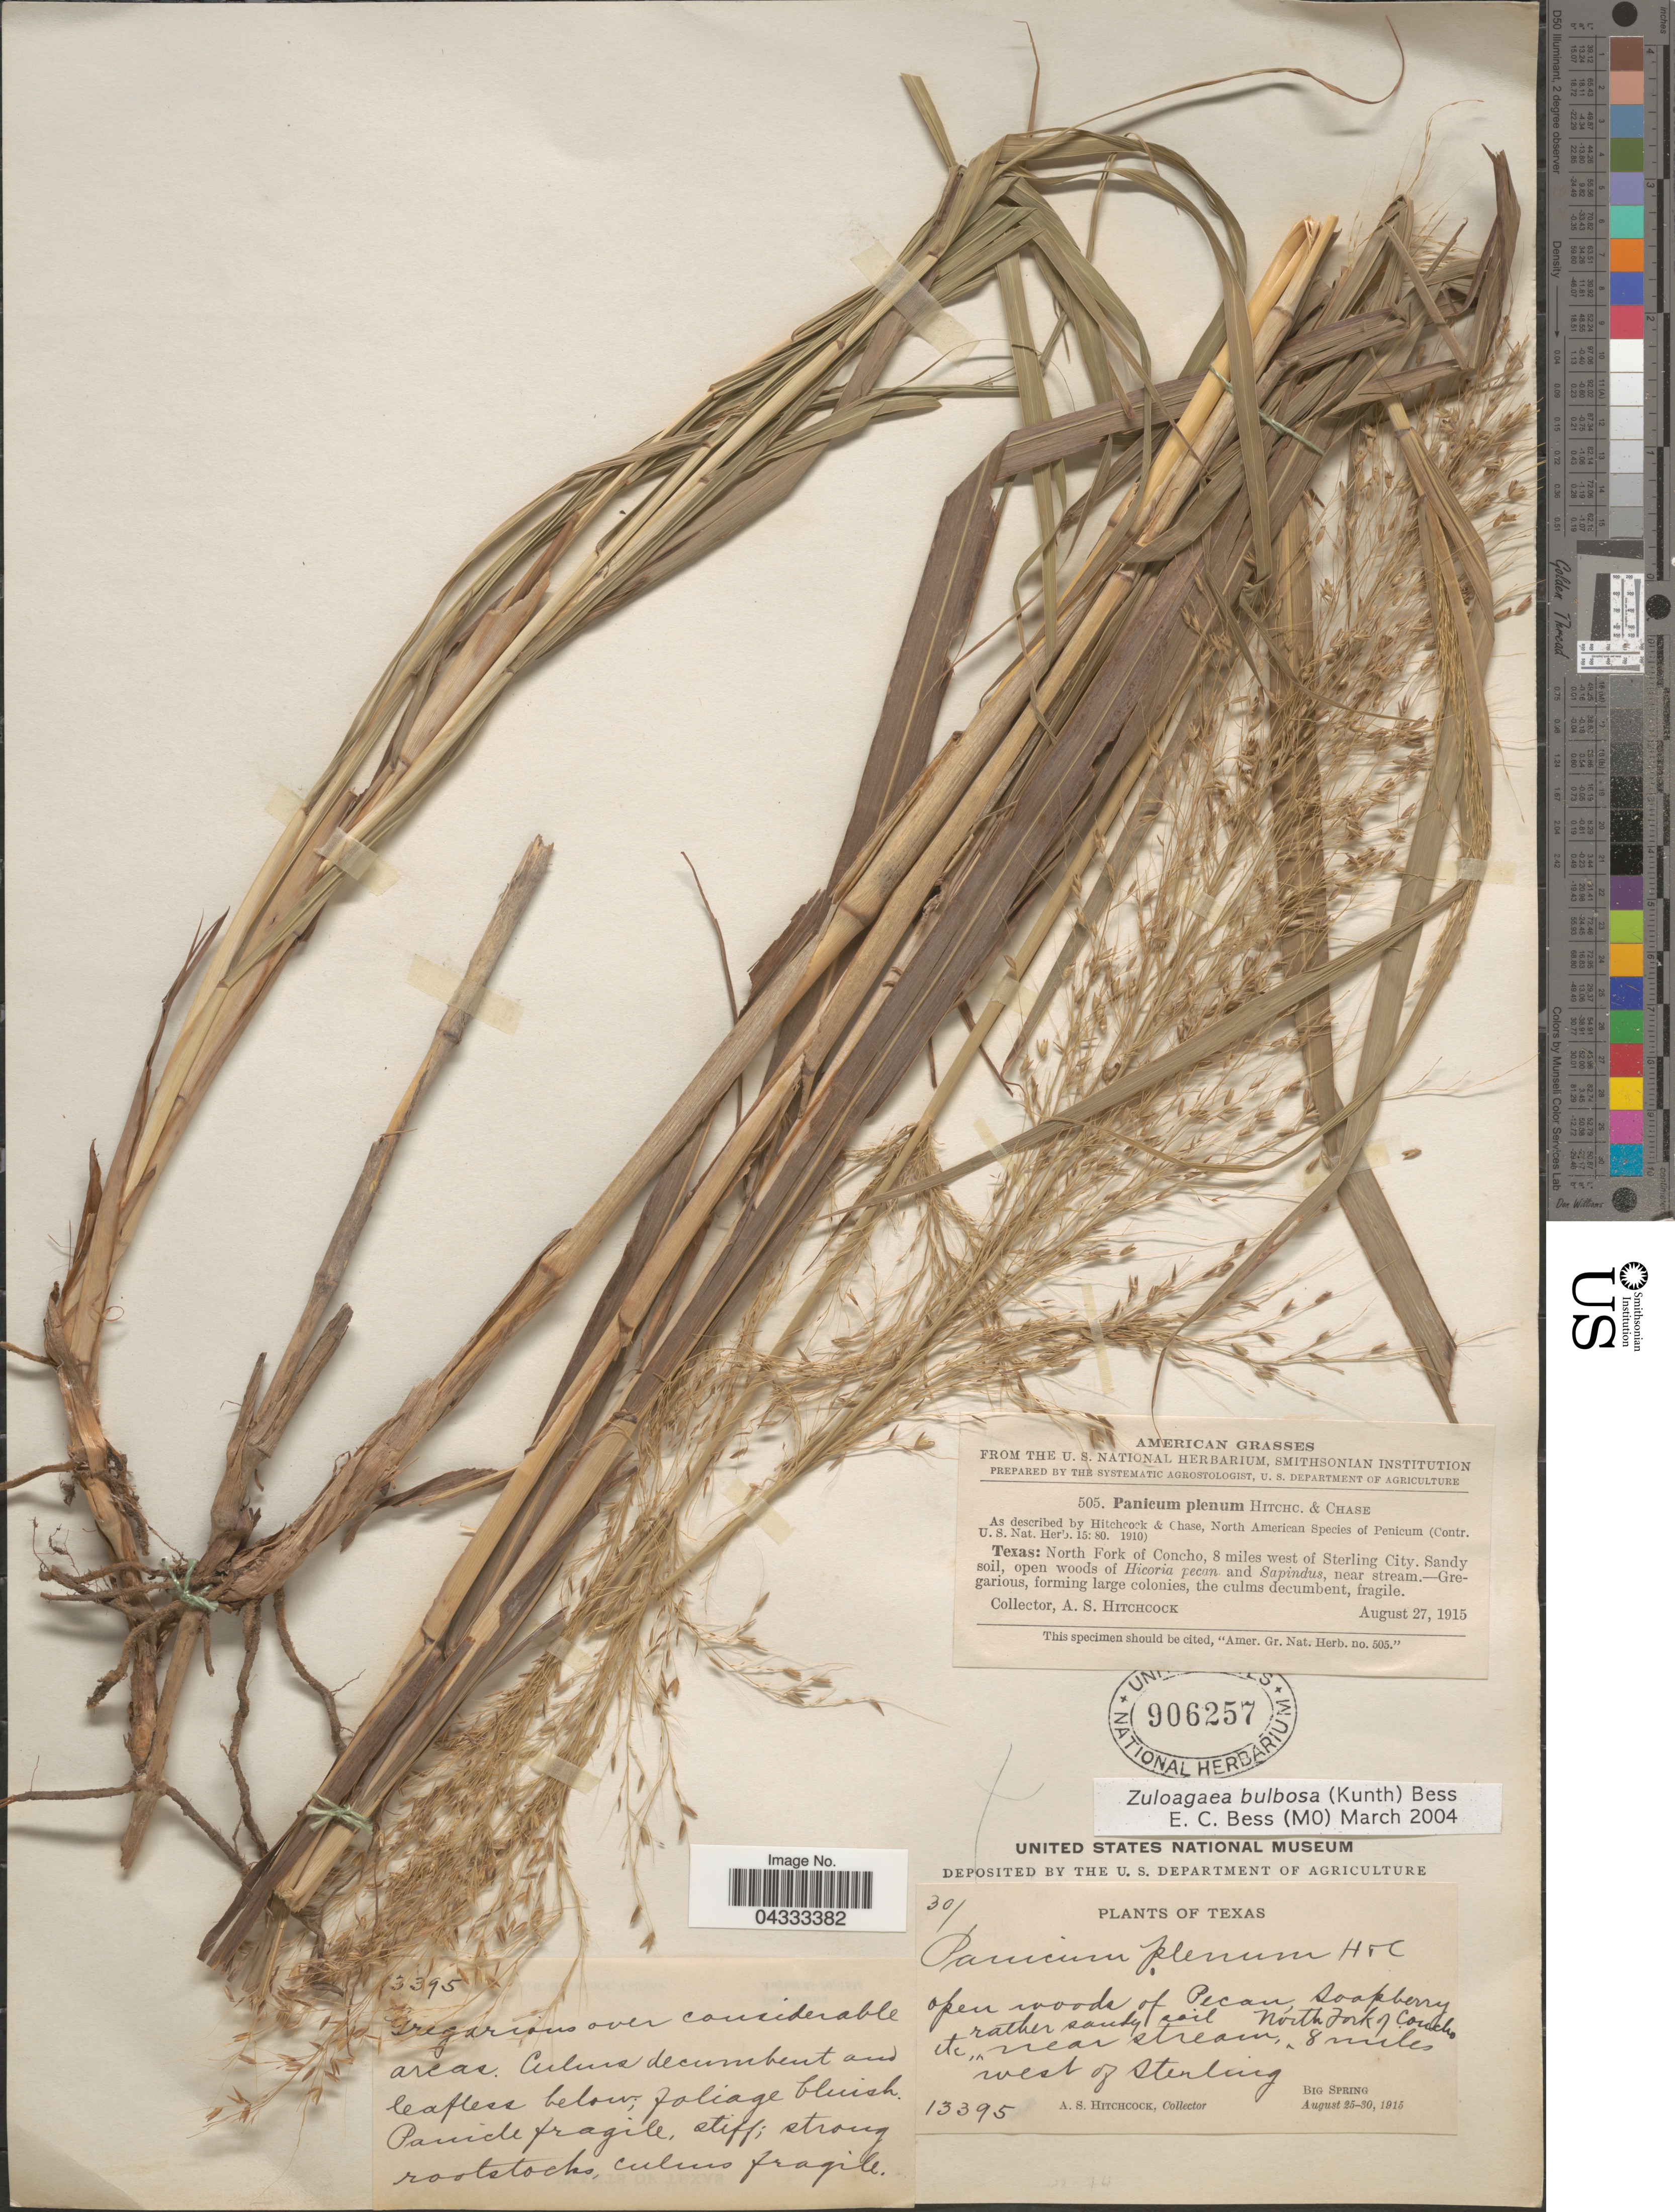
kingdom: Plantae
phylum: Tracheophyta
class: Liliopsida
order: Poales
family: Poaceae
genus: Zuloagaea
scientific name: Zuloagaea bulbosa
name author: (Kunth) E. Bess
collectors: A. S. Hitchcock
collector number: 30/13395/505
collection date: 1915-08-27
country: United States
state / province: Texas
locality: North Fork of Concho, 8 miles west of Sterling City. Sandy soil, open woods of Hicoria pecan and Sapindus, near stream. Open woods of Pecan soapberry. Big Spring.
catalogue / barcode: US 906257